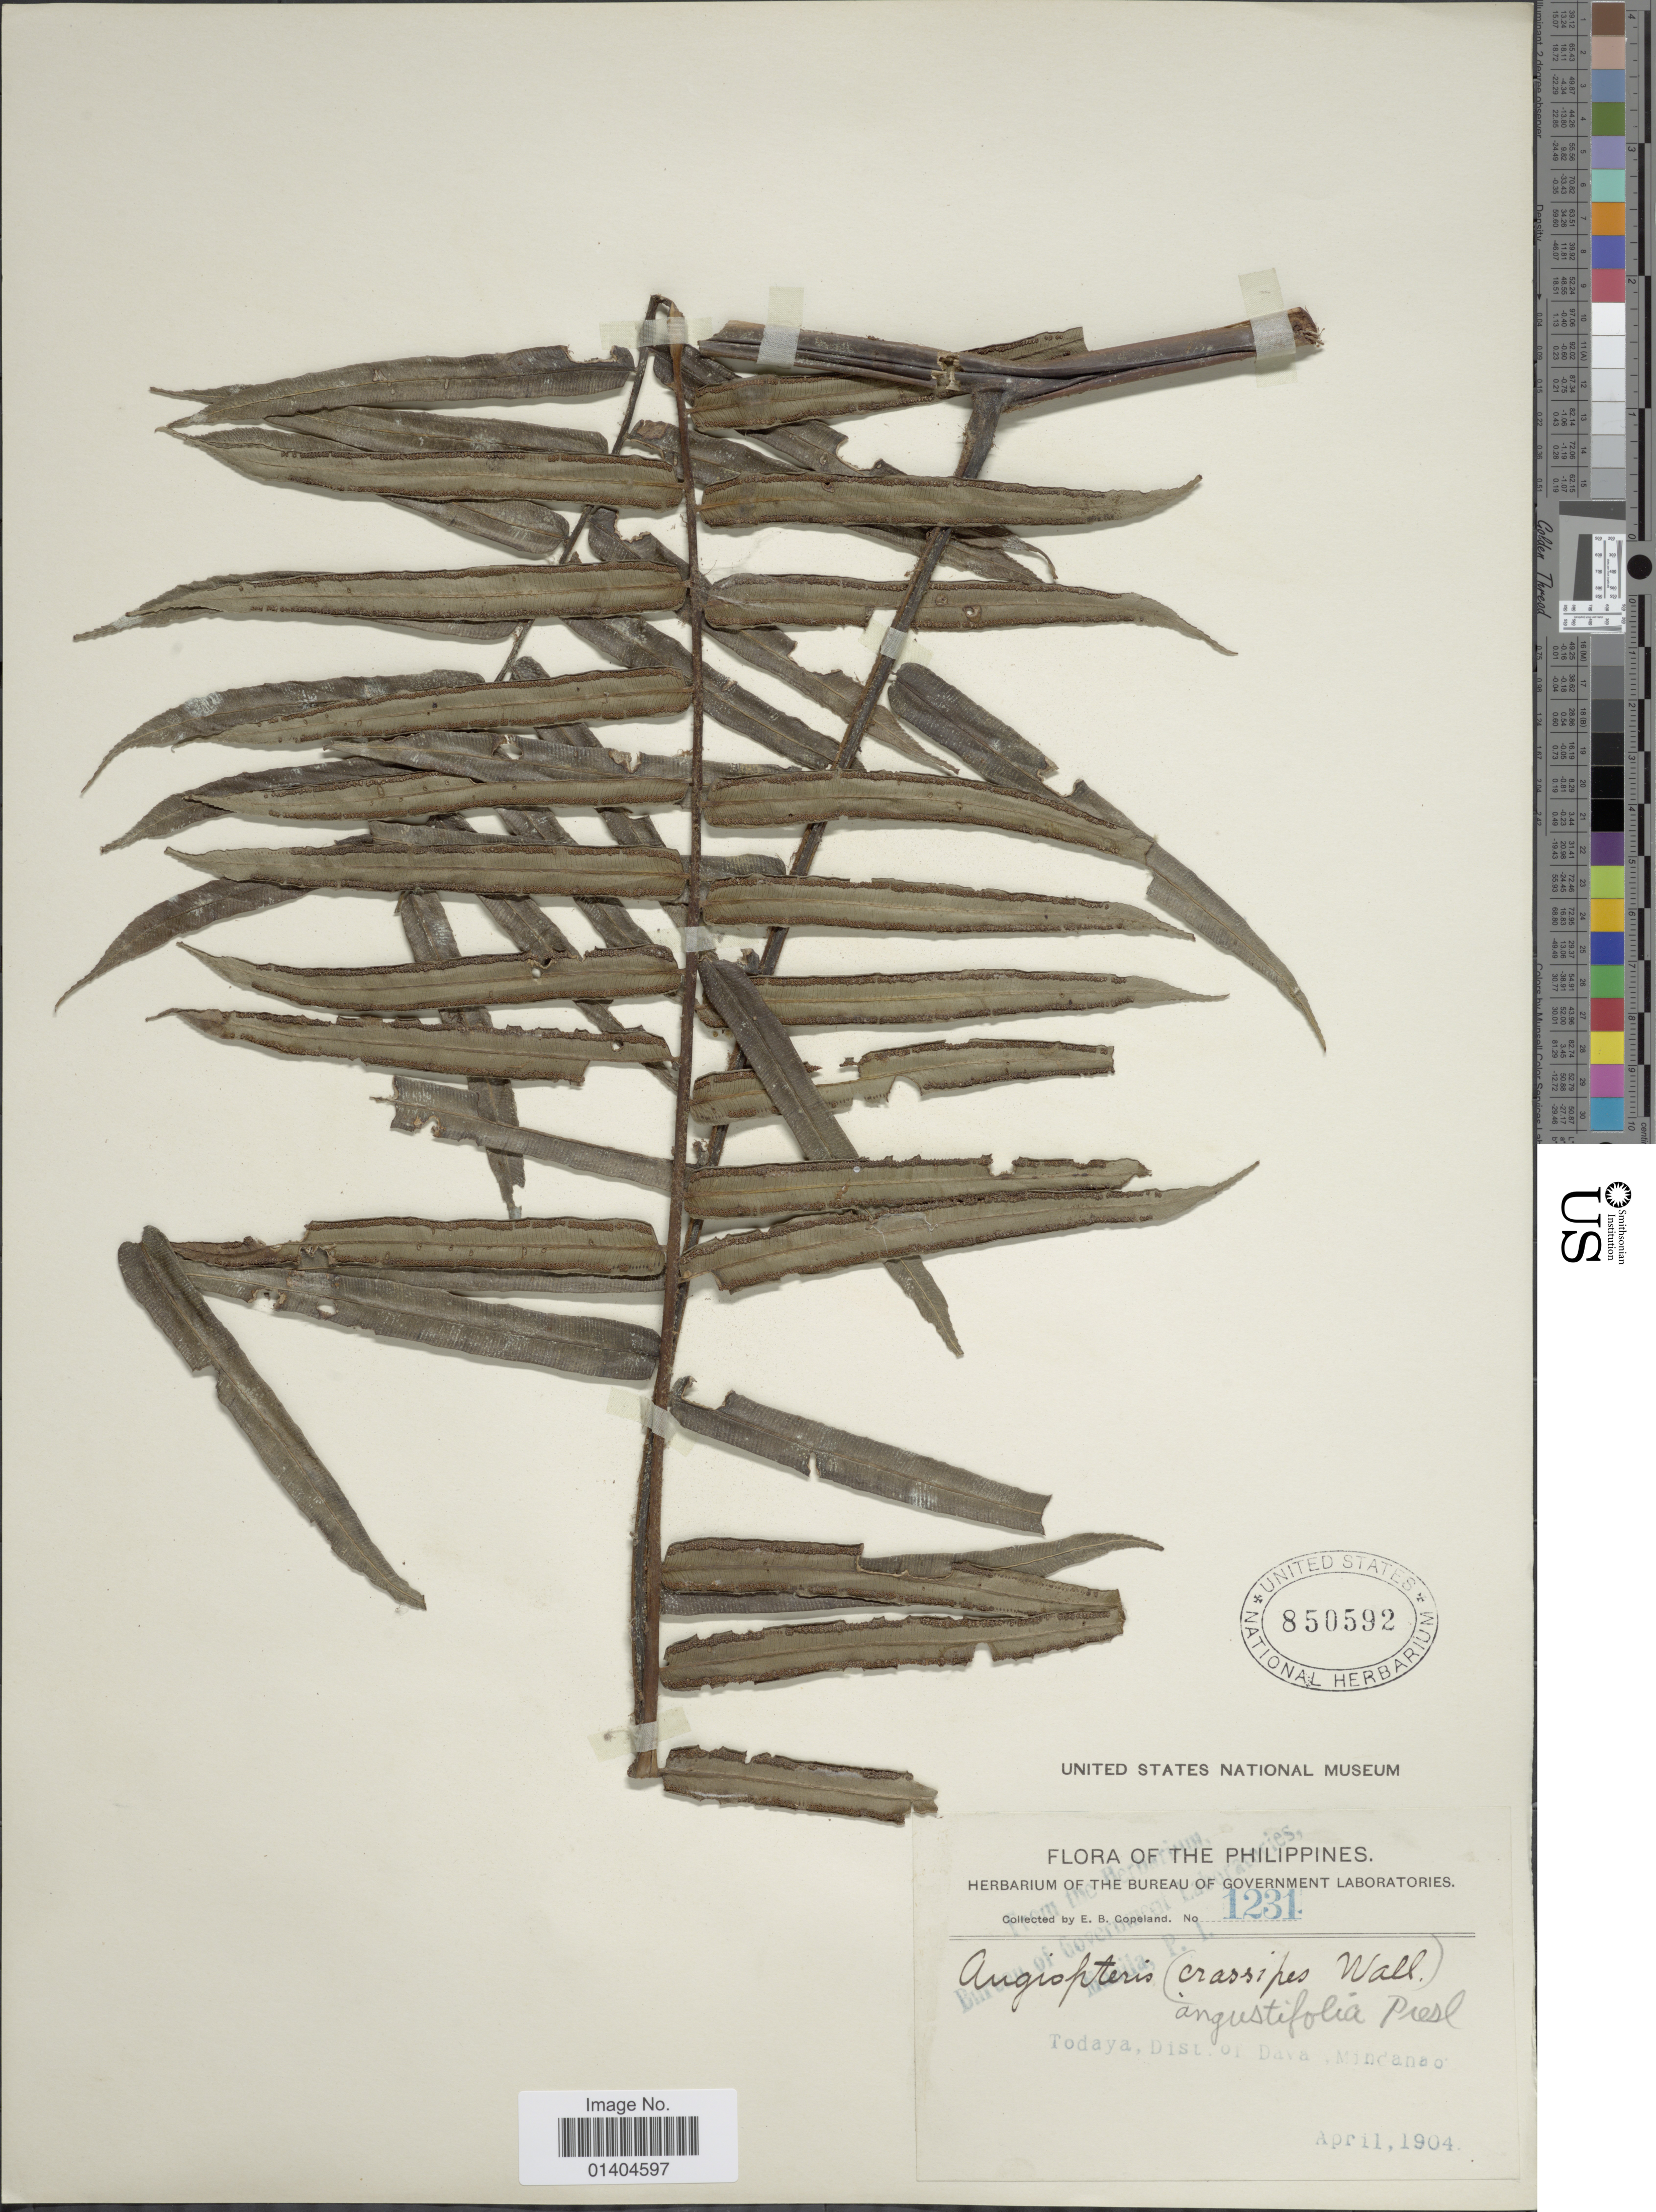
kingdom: Plantae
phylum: Tracheophyta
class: Polypodiopsida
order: Marattiales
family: Marattiaceae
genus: Angiopteris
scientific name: Angiopteris angustifolia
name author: C. Presl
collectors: E. B. Copeland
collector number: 1231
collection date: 1904-04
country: Philippines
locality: Todaya. Dist. of Dava. Mindanao.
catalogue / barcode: US 850592